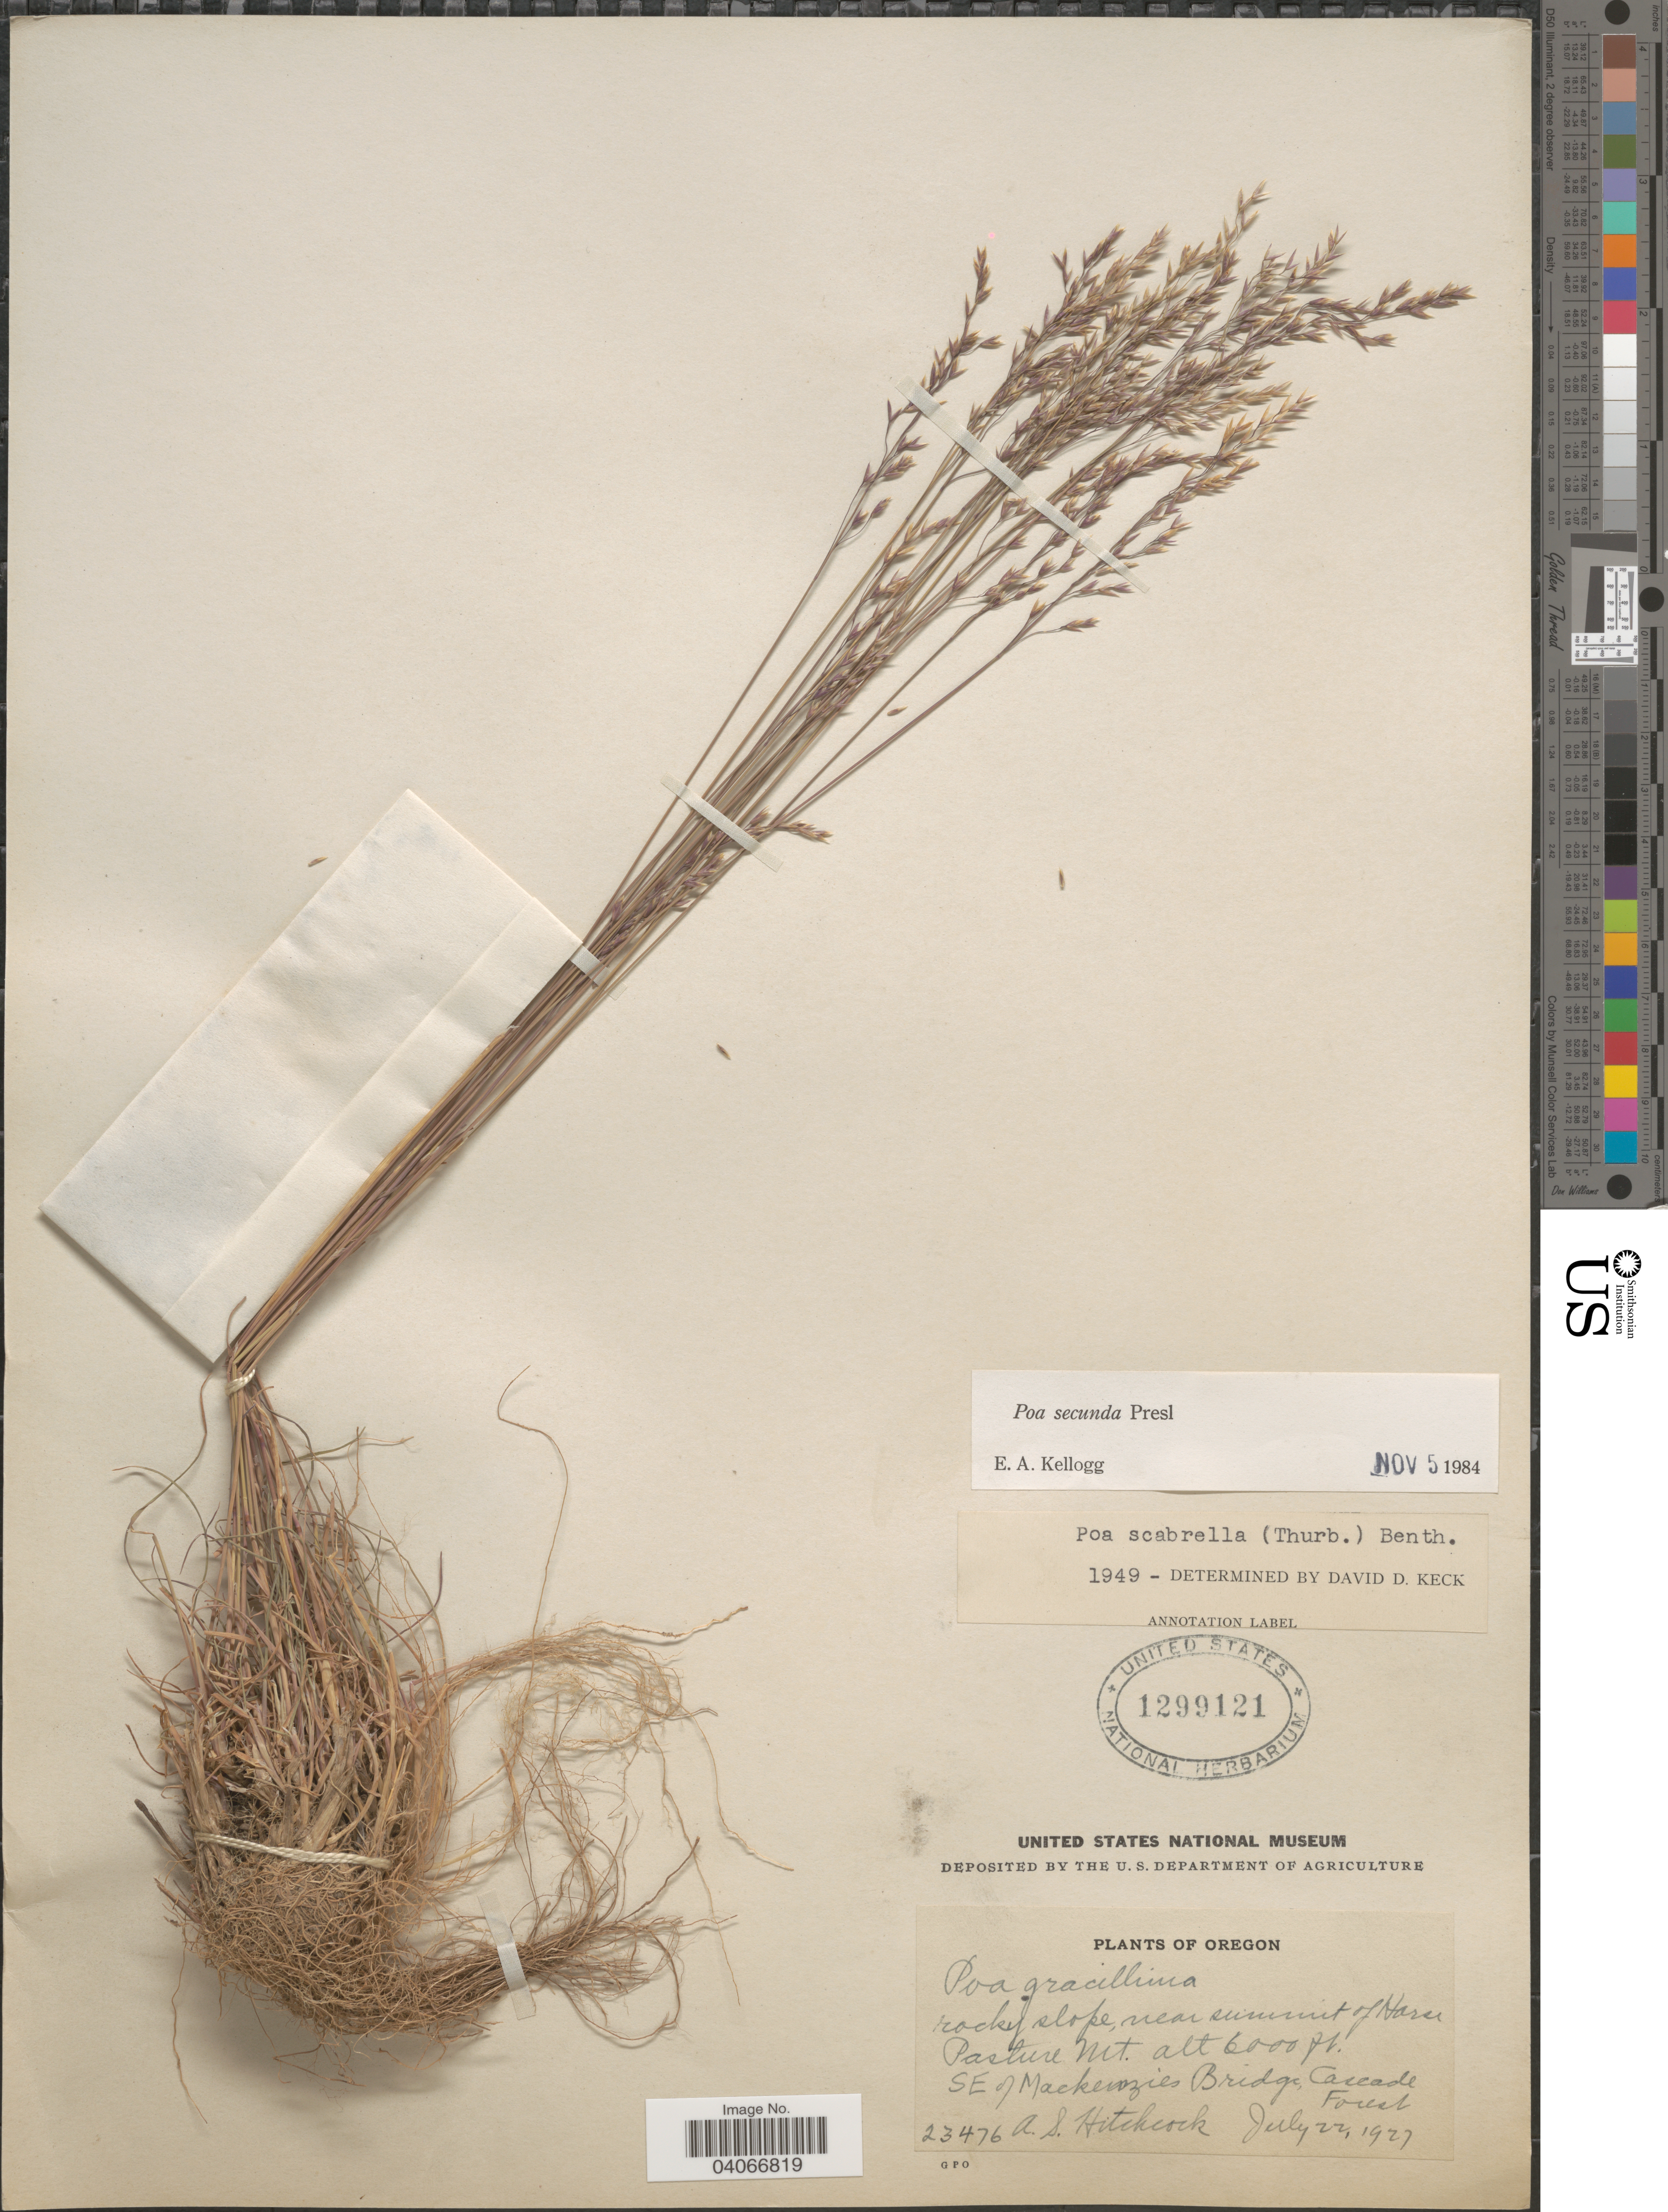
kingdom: Plantae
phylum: Tracheophyta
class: Liliopsida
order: Poales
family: Poaceae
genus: Poa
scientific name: Poa secunda subsp. secunda var. scabrella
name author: (Thurb.) Soreng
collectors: A. S. Hitchcock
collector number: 23476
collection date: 1927-07-22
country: United States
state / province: Oregon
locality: Rocky slope near summit of Horse Pasture Mt. SE of Mackenzies Bridge , Cascade Forest.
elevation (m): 1829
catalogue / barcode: US 1299121